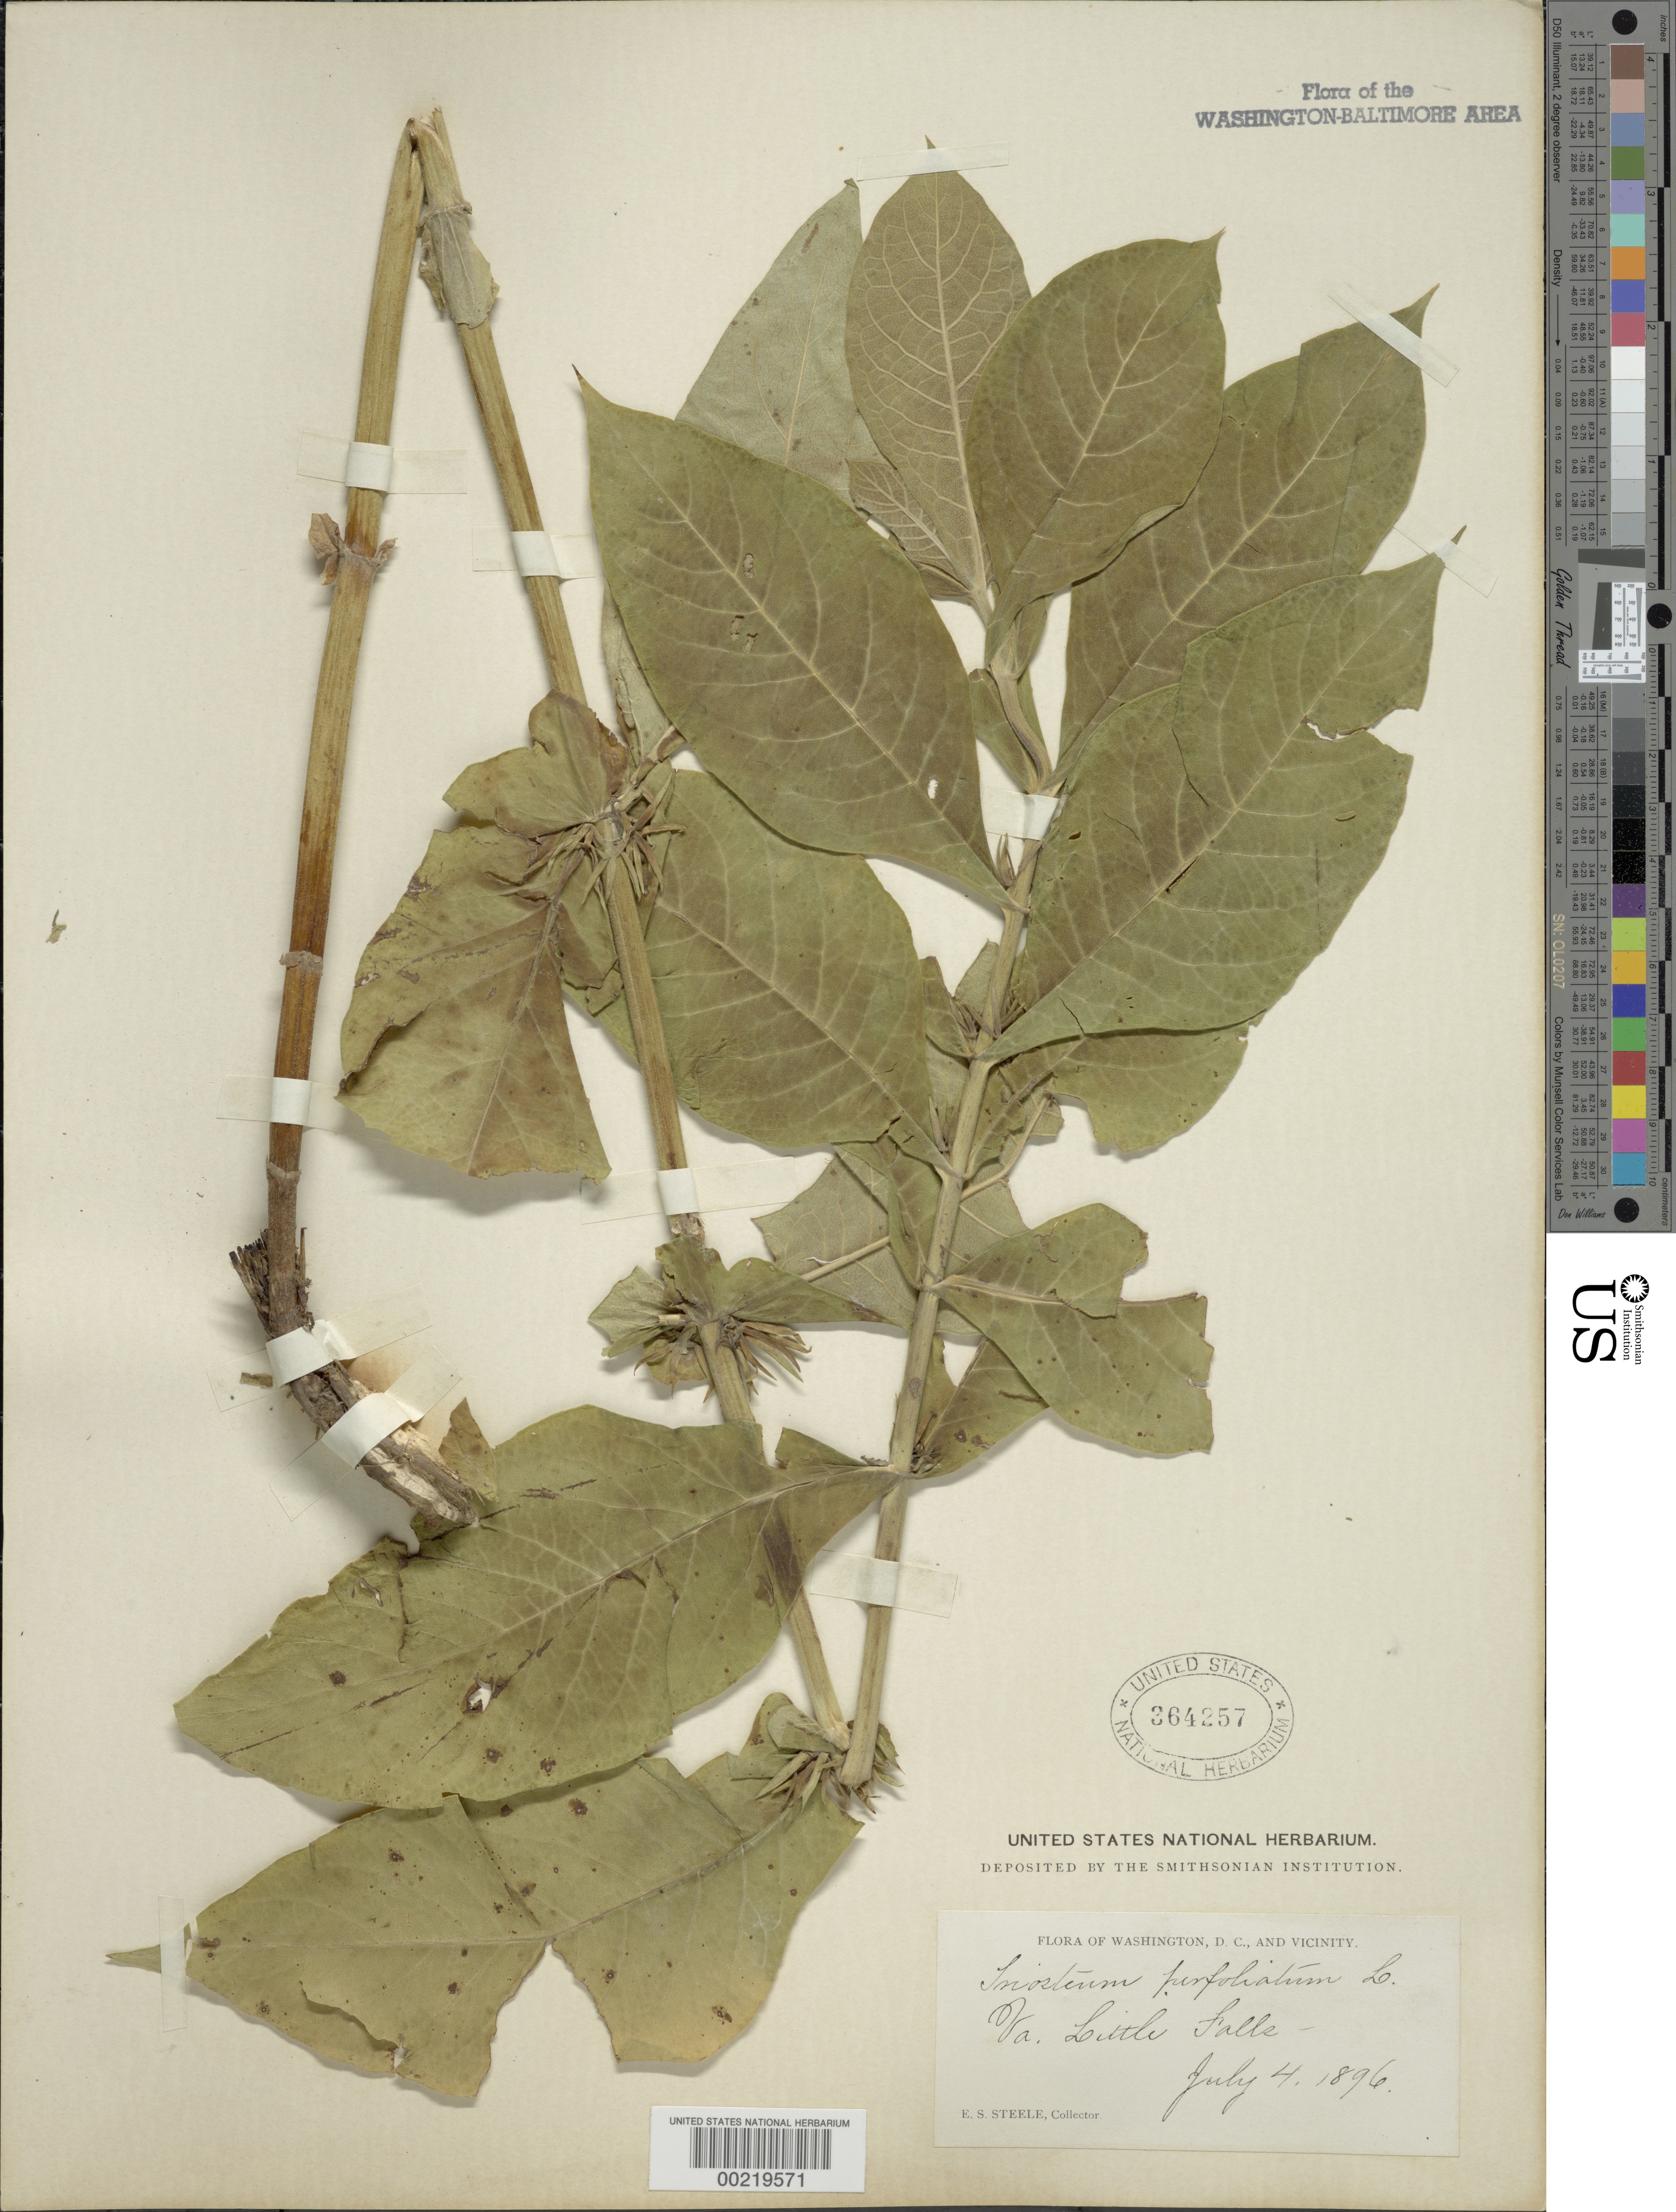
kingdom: Plantae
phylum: Tracheophyta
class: Magnoliopsida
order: Dipsacales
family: Caprifoliaceae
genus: Triosteum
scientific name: Triosteum perfoliatum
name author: L.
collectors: E. Steele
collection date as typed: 04 Jul 1896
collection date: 1896-07-04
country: United States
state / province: Virginia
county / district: Fairfax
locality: Little Falls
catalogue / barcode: US 364257